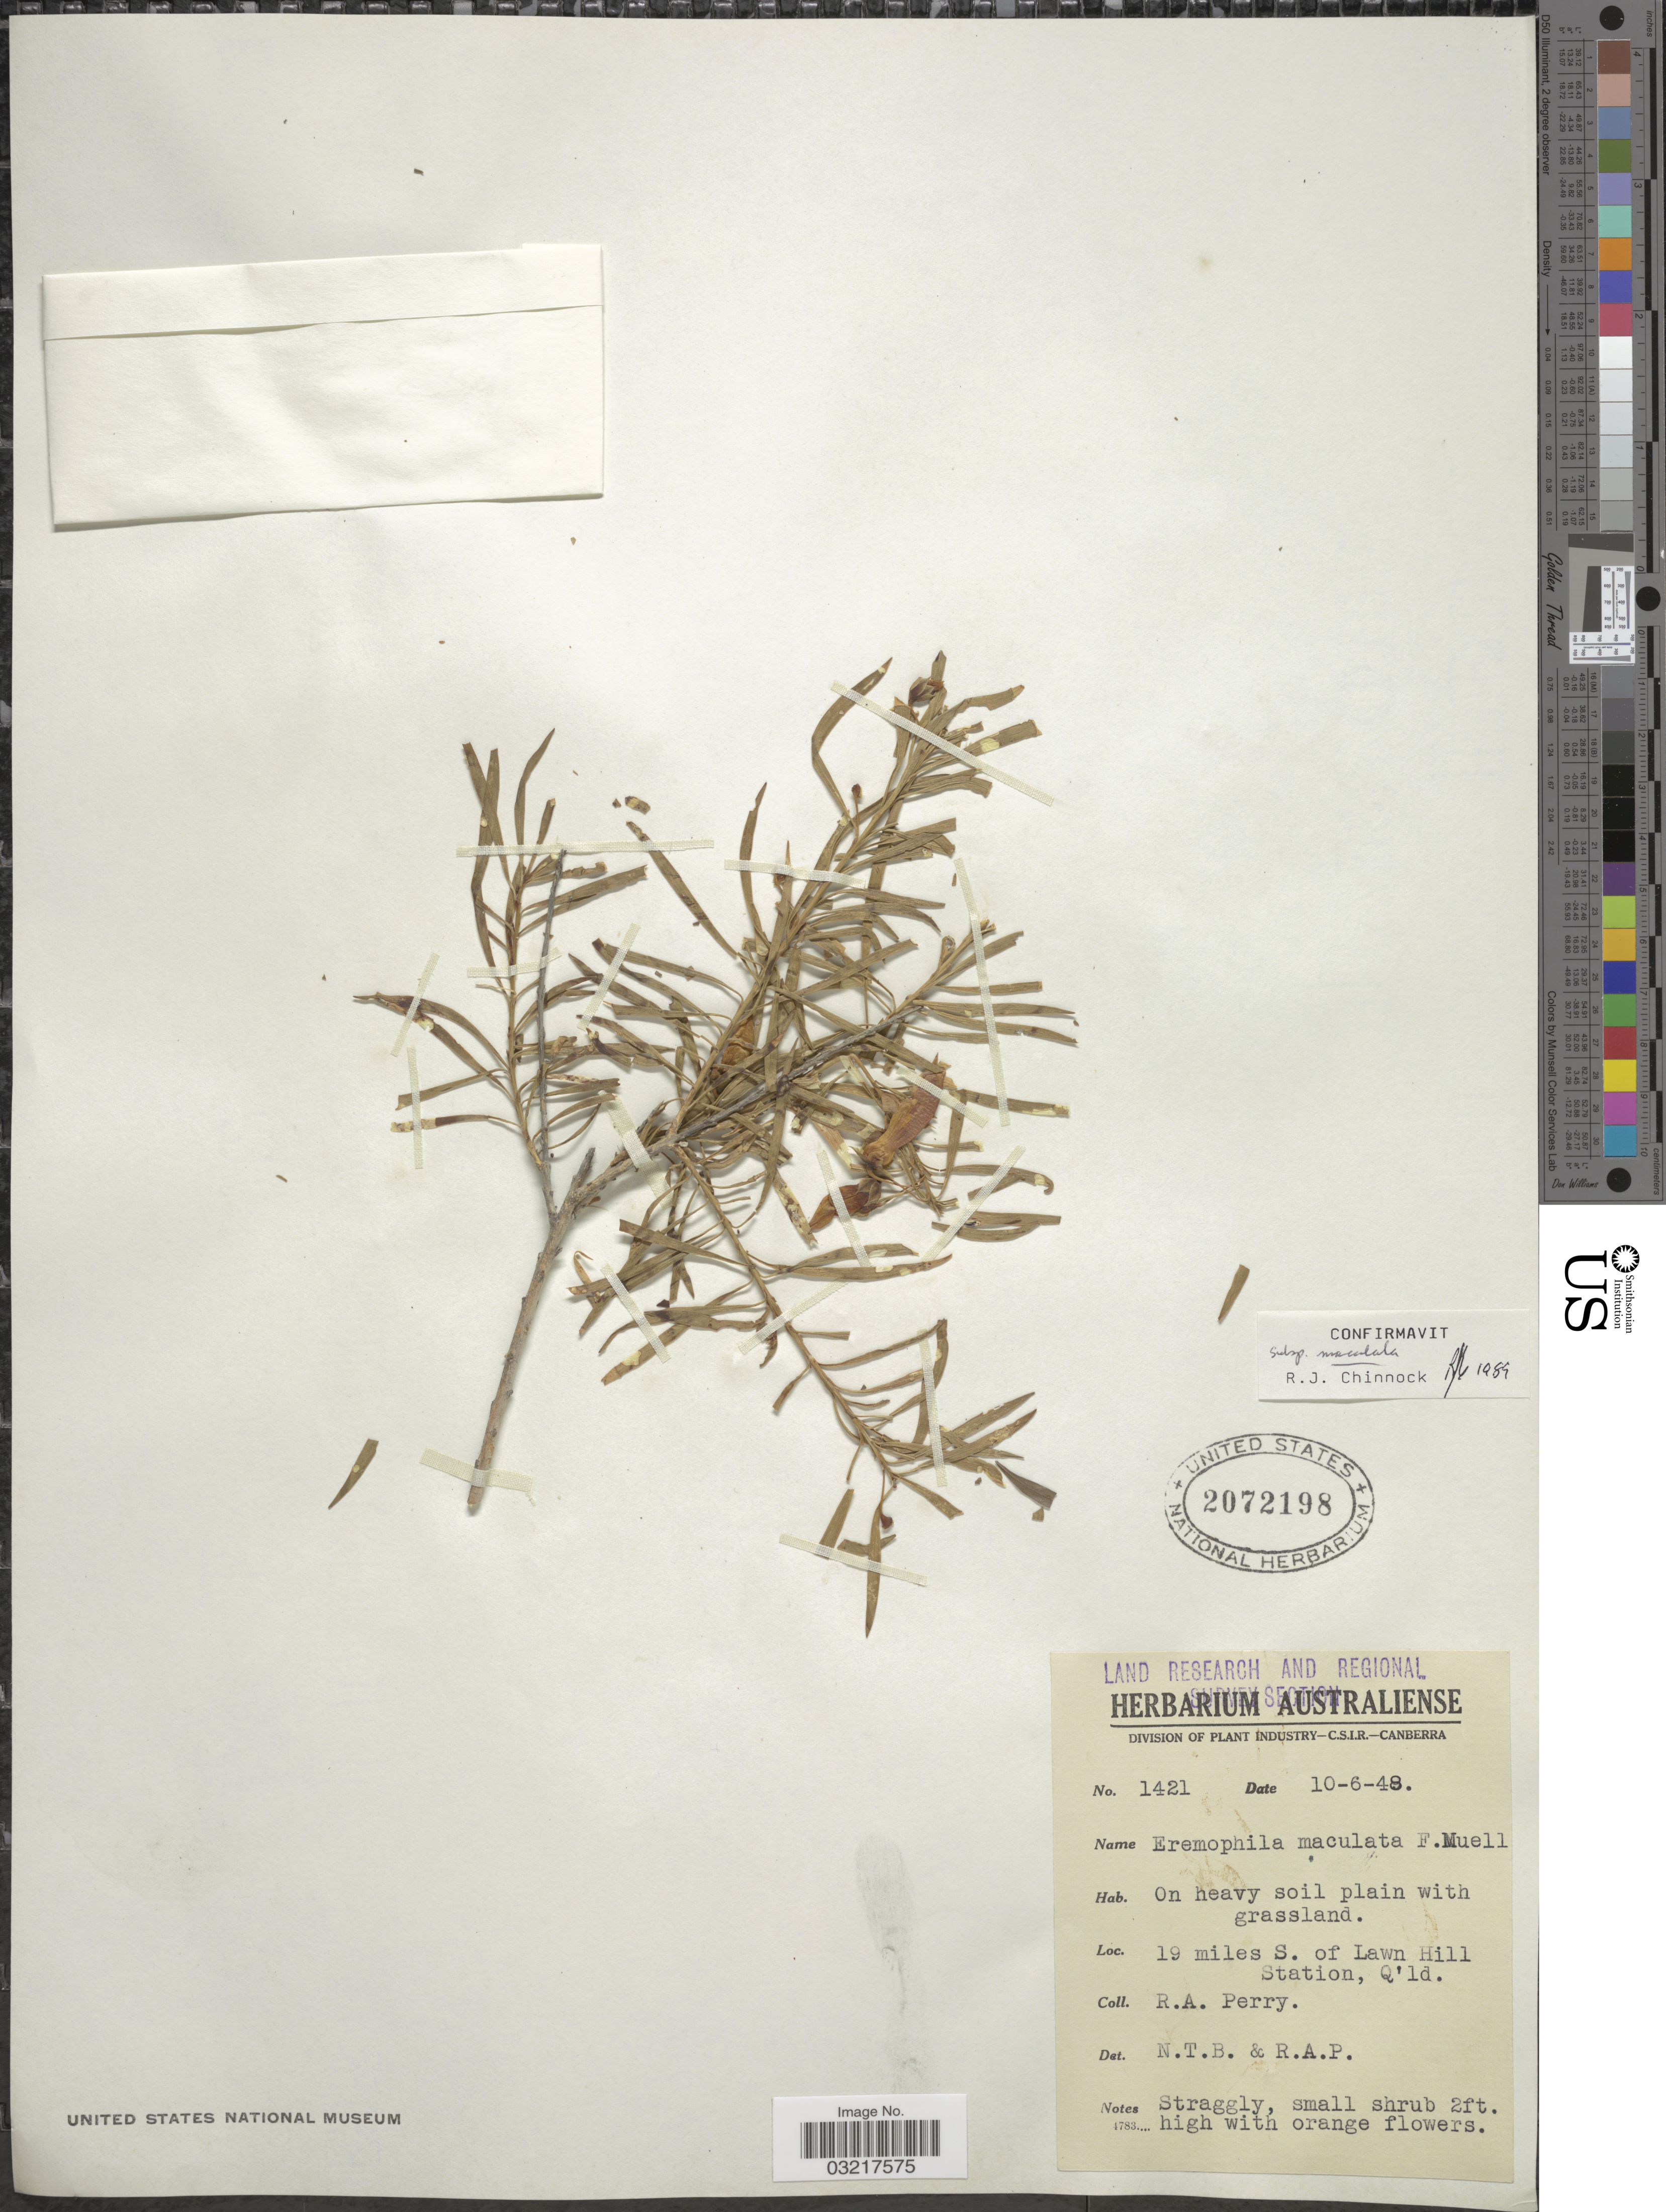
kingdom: Plantae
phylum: Tracheophyta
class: Magnoliopsida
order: Lamiales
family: Scrophulariaceae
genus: Eremophila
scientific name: Eremophila maculata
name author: (Ker Gawl.) F. Muell.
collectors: Perry, R. A.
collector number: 1421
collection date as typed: Transcribed d/m/y: 10/6/48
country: Australia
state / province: Queensland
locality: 19 miles S. of Lawn Hill Station, Q' ld.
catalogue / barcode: US 2072198